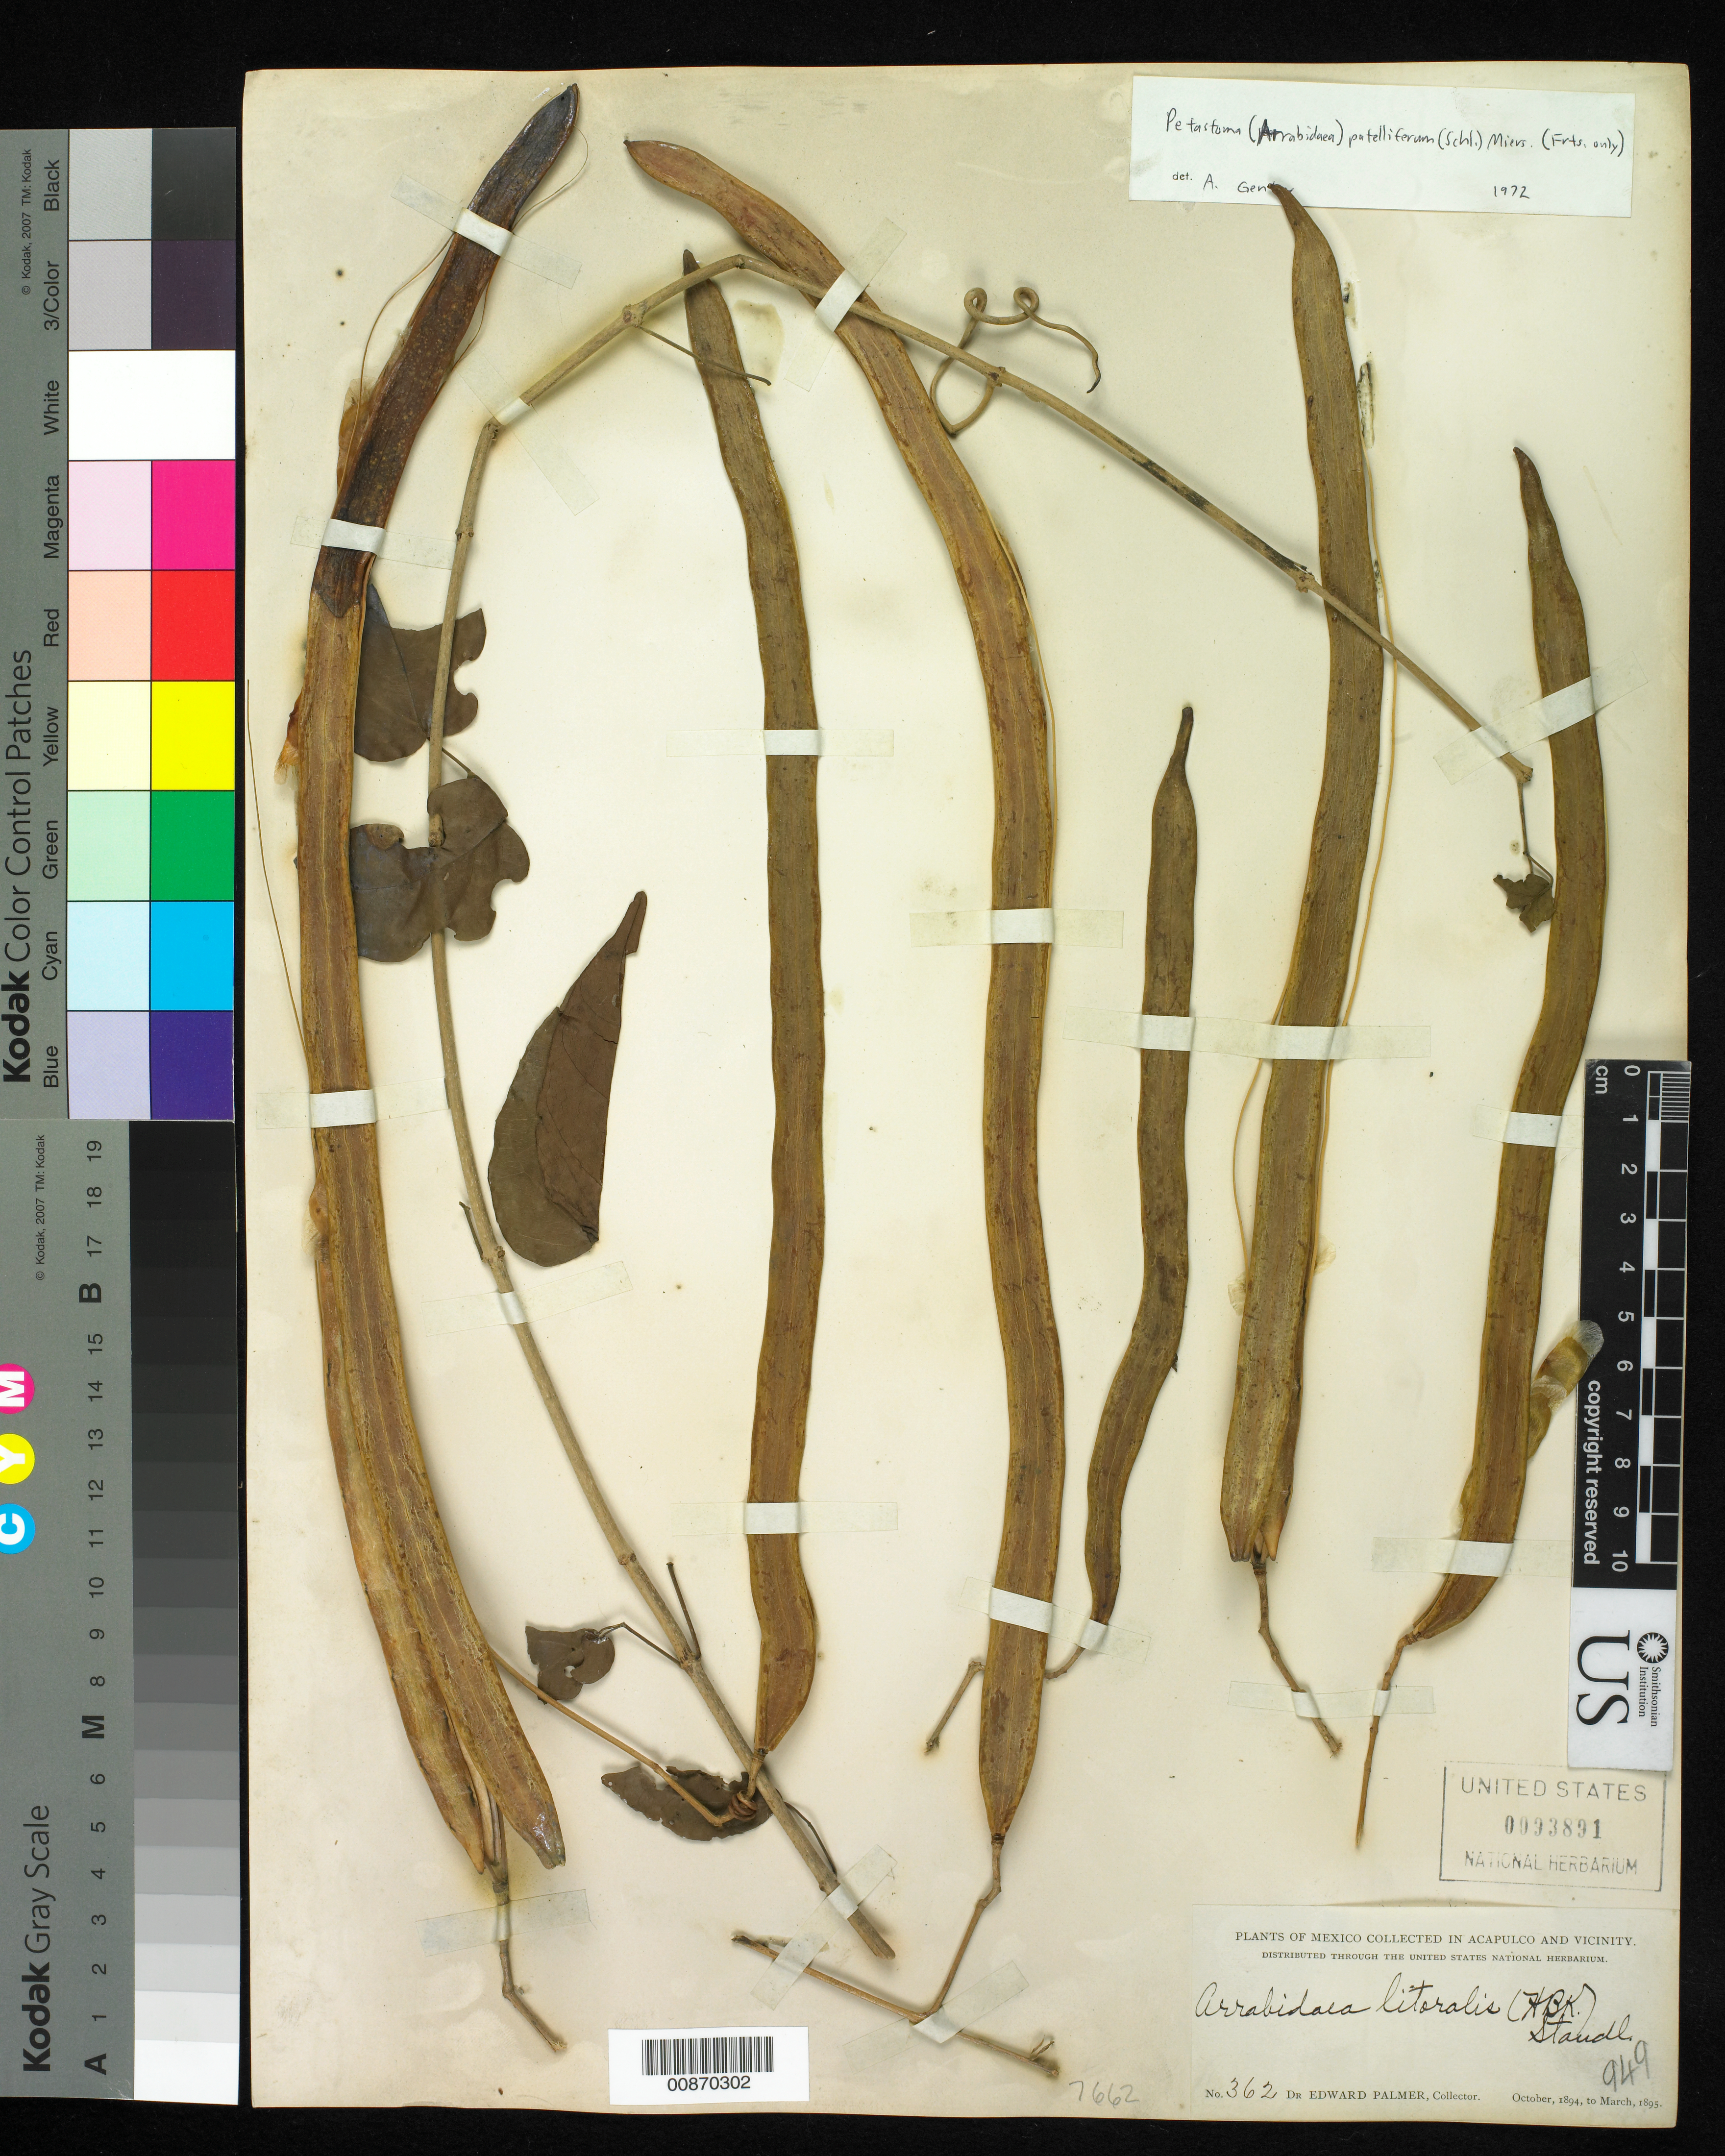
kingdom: Plantae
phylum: Tracheophyta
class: Magnoliopsida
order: Lamiales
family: Bignoniaceae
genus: Arrabidaea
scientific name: Arrabidaea patellifera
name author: (Schltdl.) Sandwith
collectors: E. Palmer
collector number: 362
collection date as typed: Oct 1894 to -- Mar 1895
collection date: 1894-10/1895-03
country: Mexico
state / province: Guerrero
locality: Acapulco, Guerrero and vicinity.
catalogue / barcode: US 93891